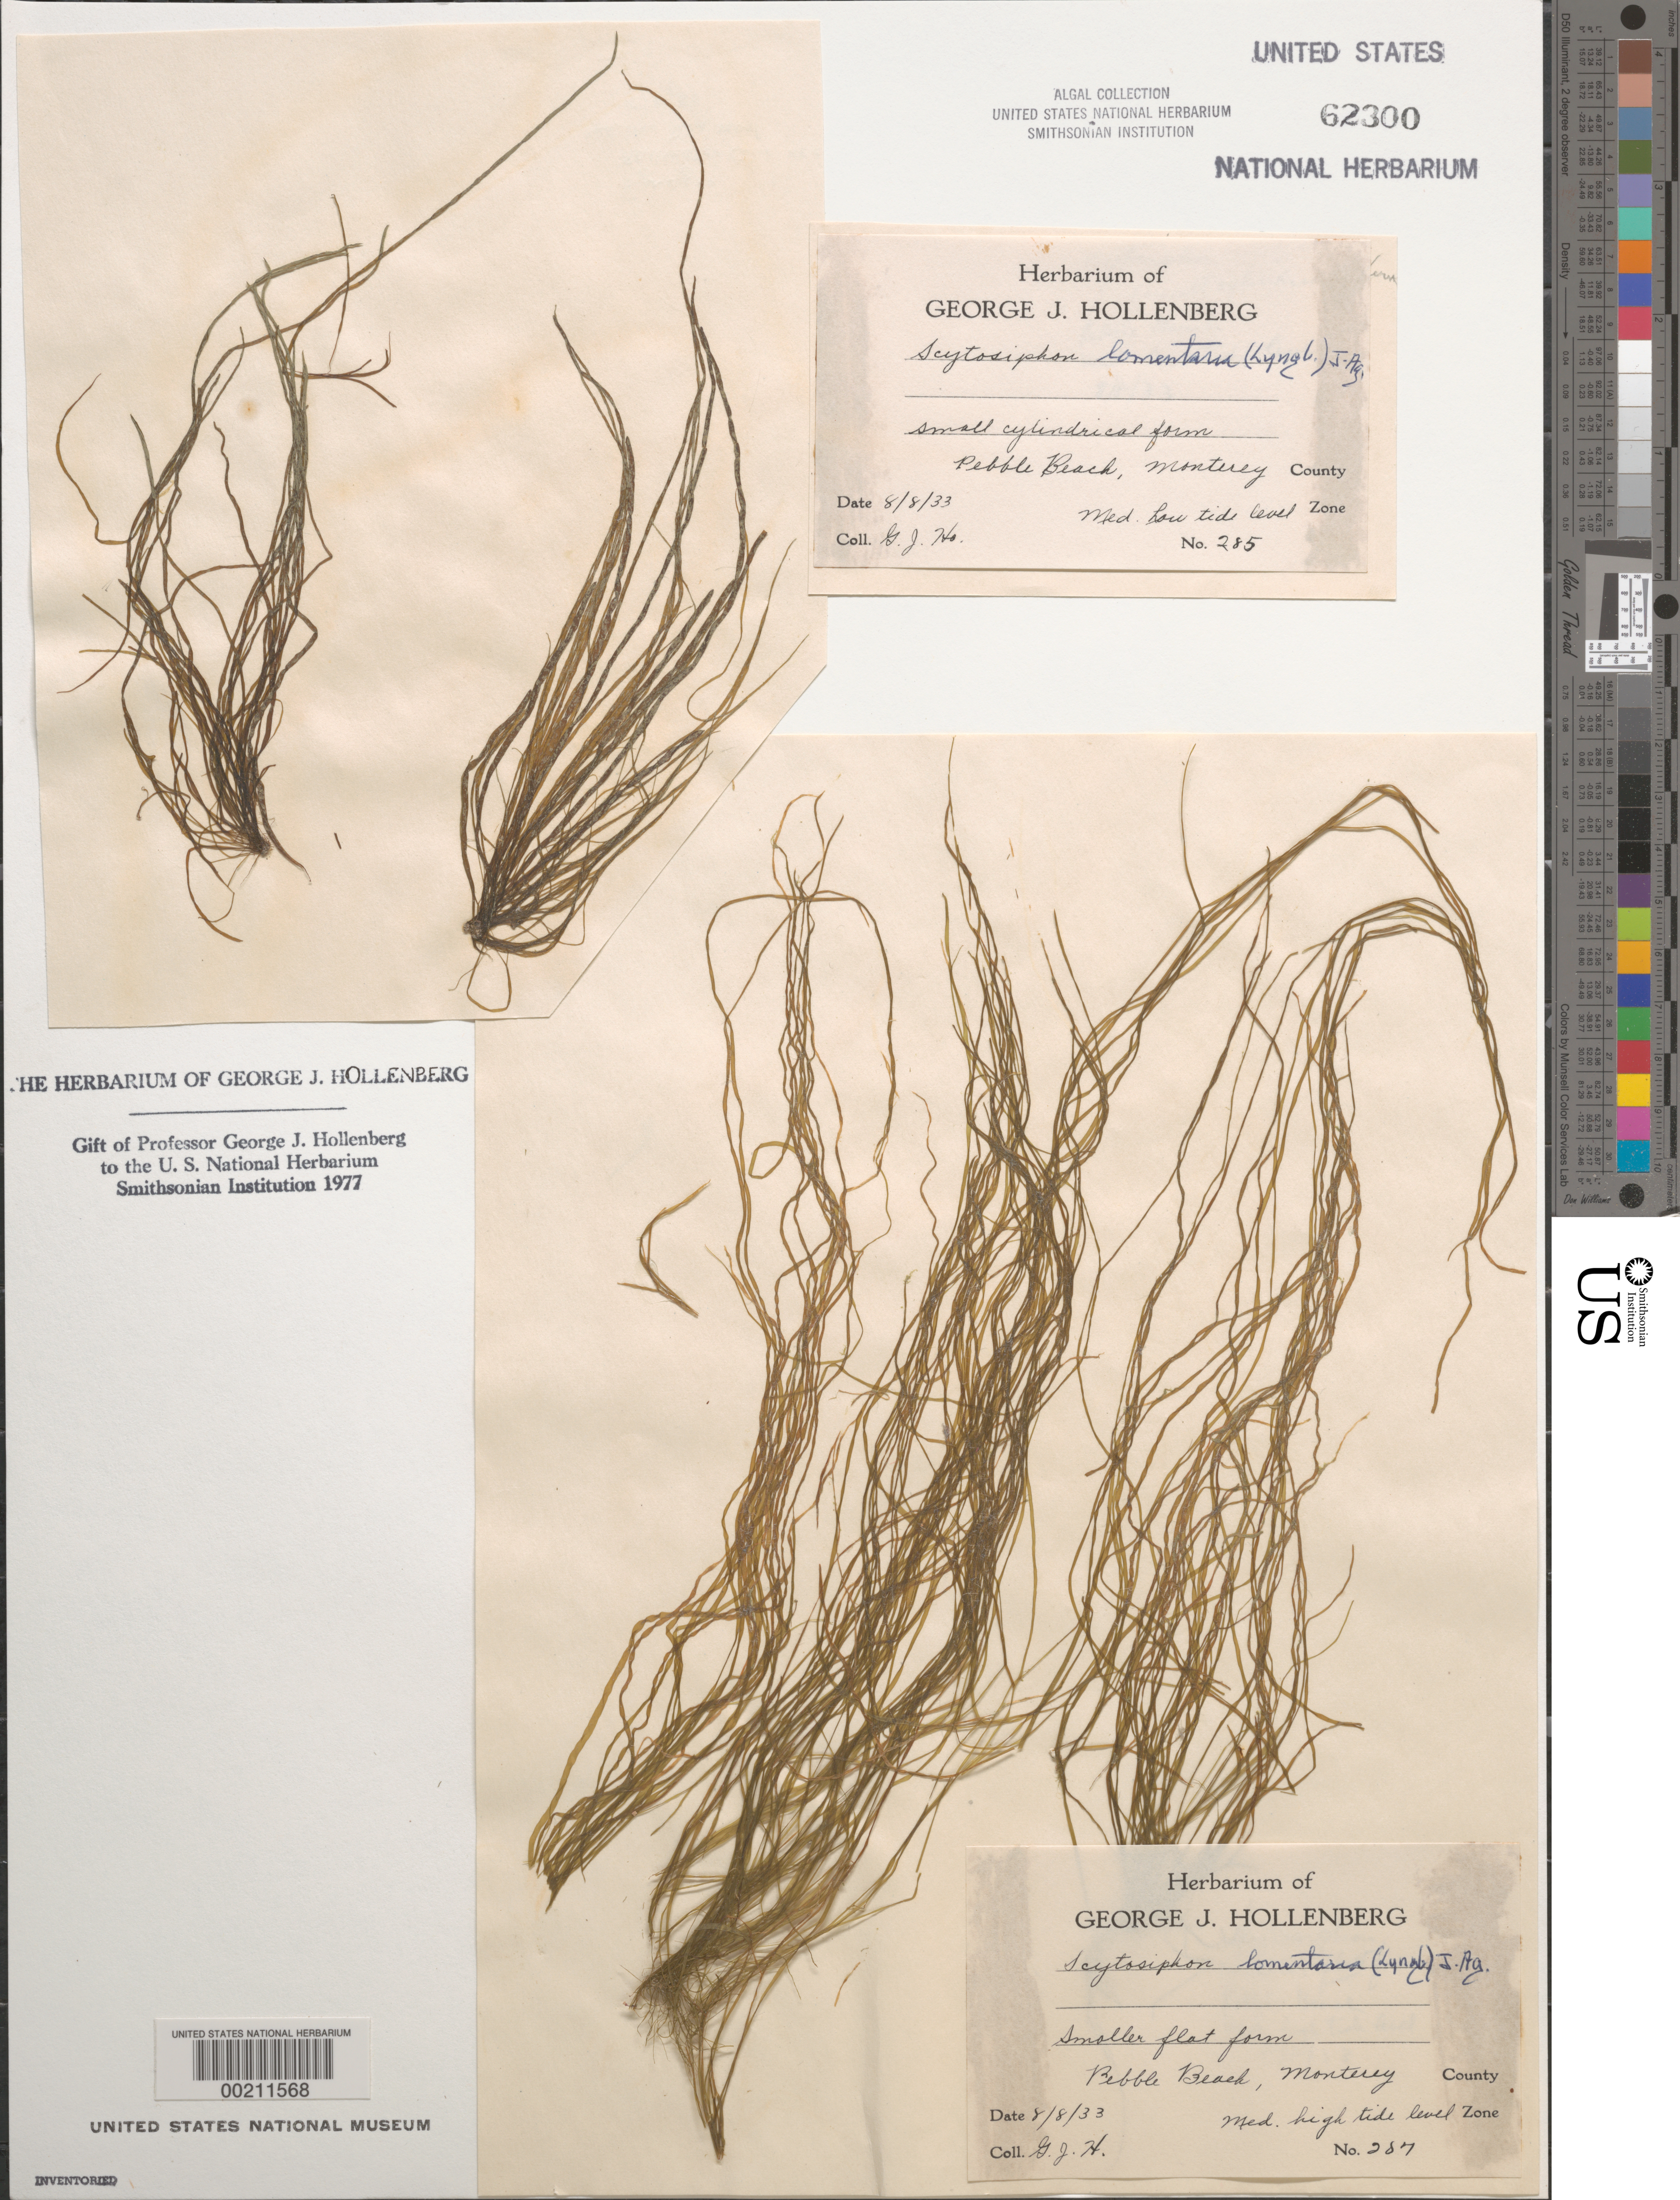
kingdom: Chromista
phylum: Ochrophyta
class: Phaeophyceae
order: Scytosiphonales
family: Scytosiphonaceae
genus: Scytosiphon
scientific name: Scytosiphon lomentaria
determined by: Hollenberg, George J.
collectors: G. Hollenberg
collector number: GJH 285 & GJH 287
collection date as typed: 08 Aug 1933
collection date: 1933-08-08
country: United States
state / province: California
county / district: Monterey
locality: Pebble Beach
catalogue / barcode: US 62300